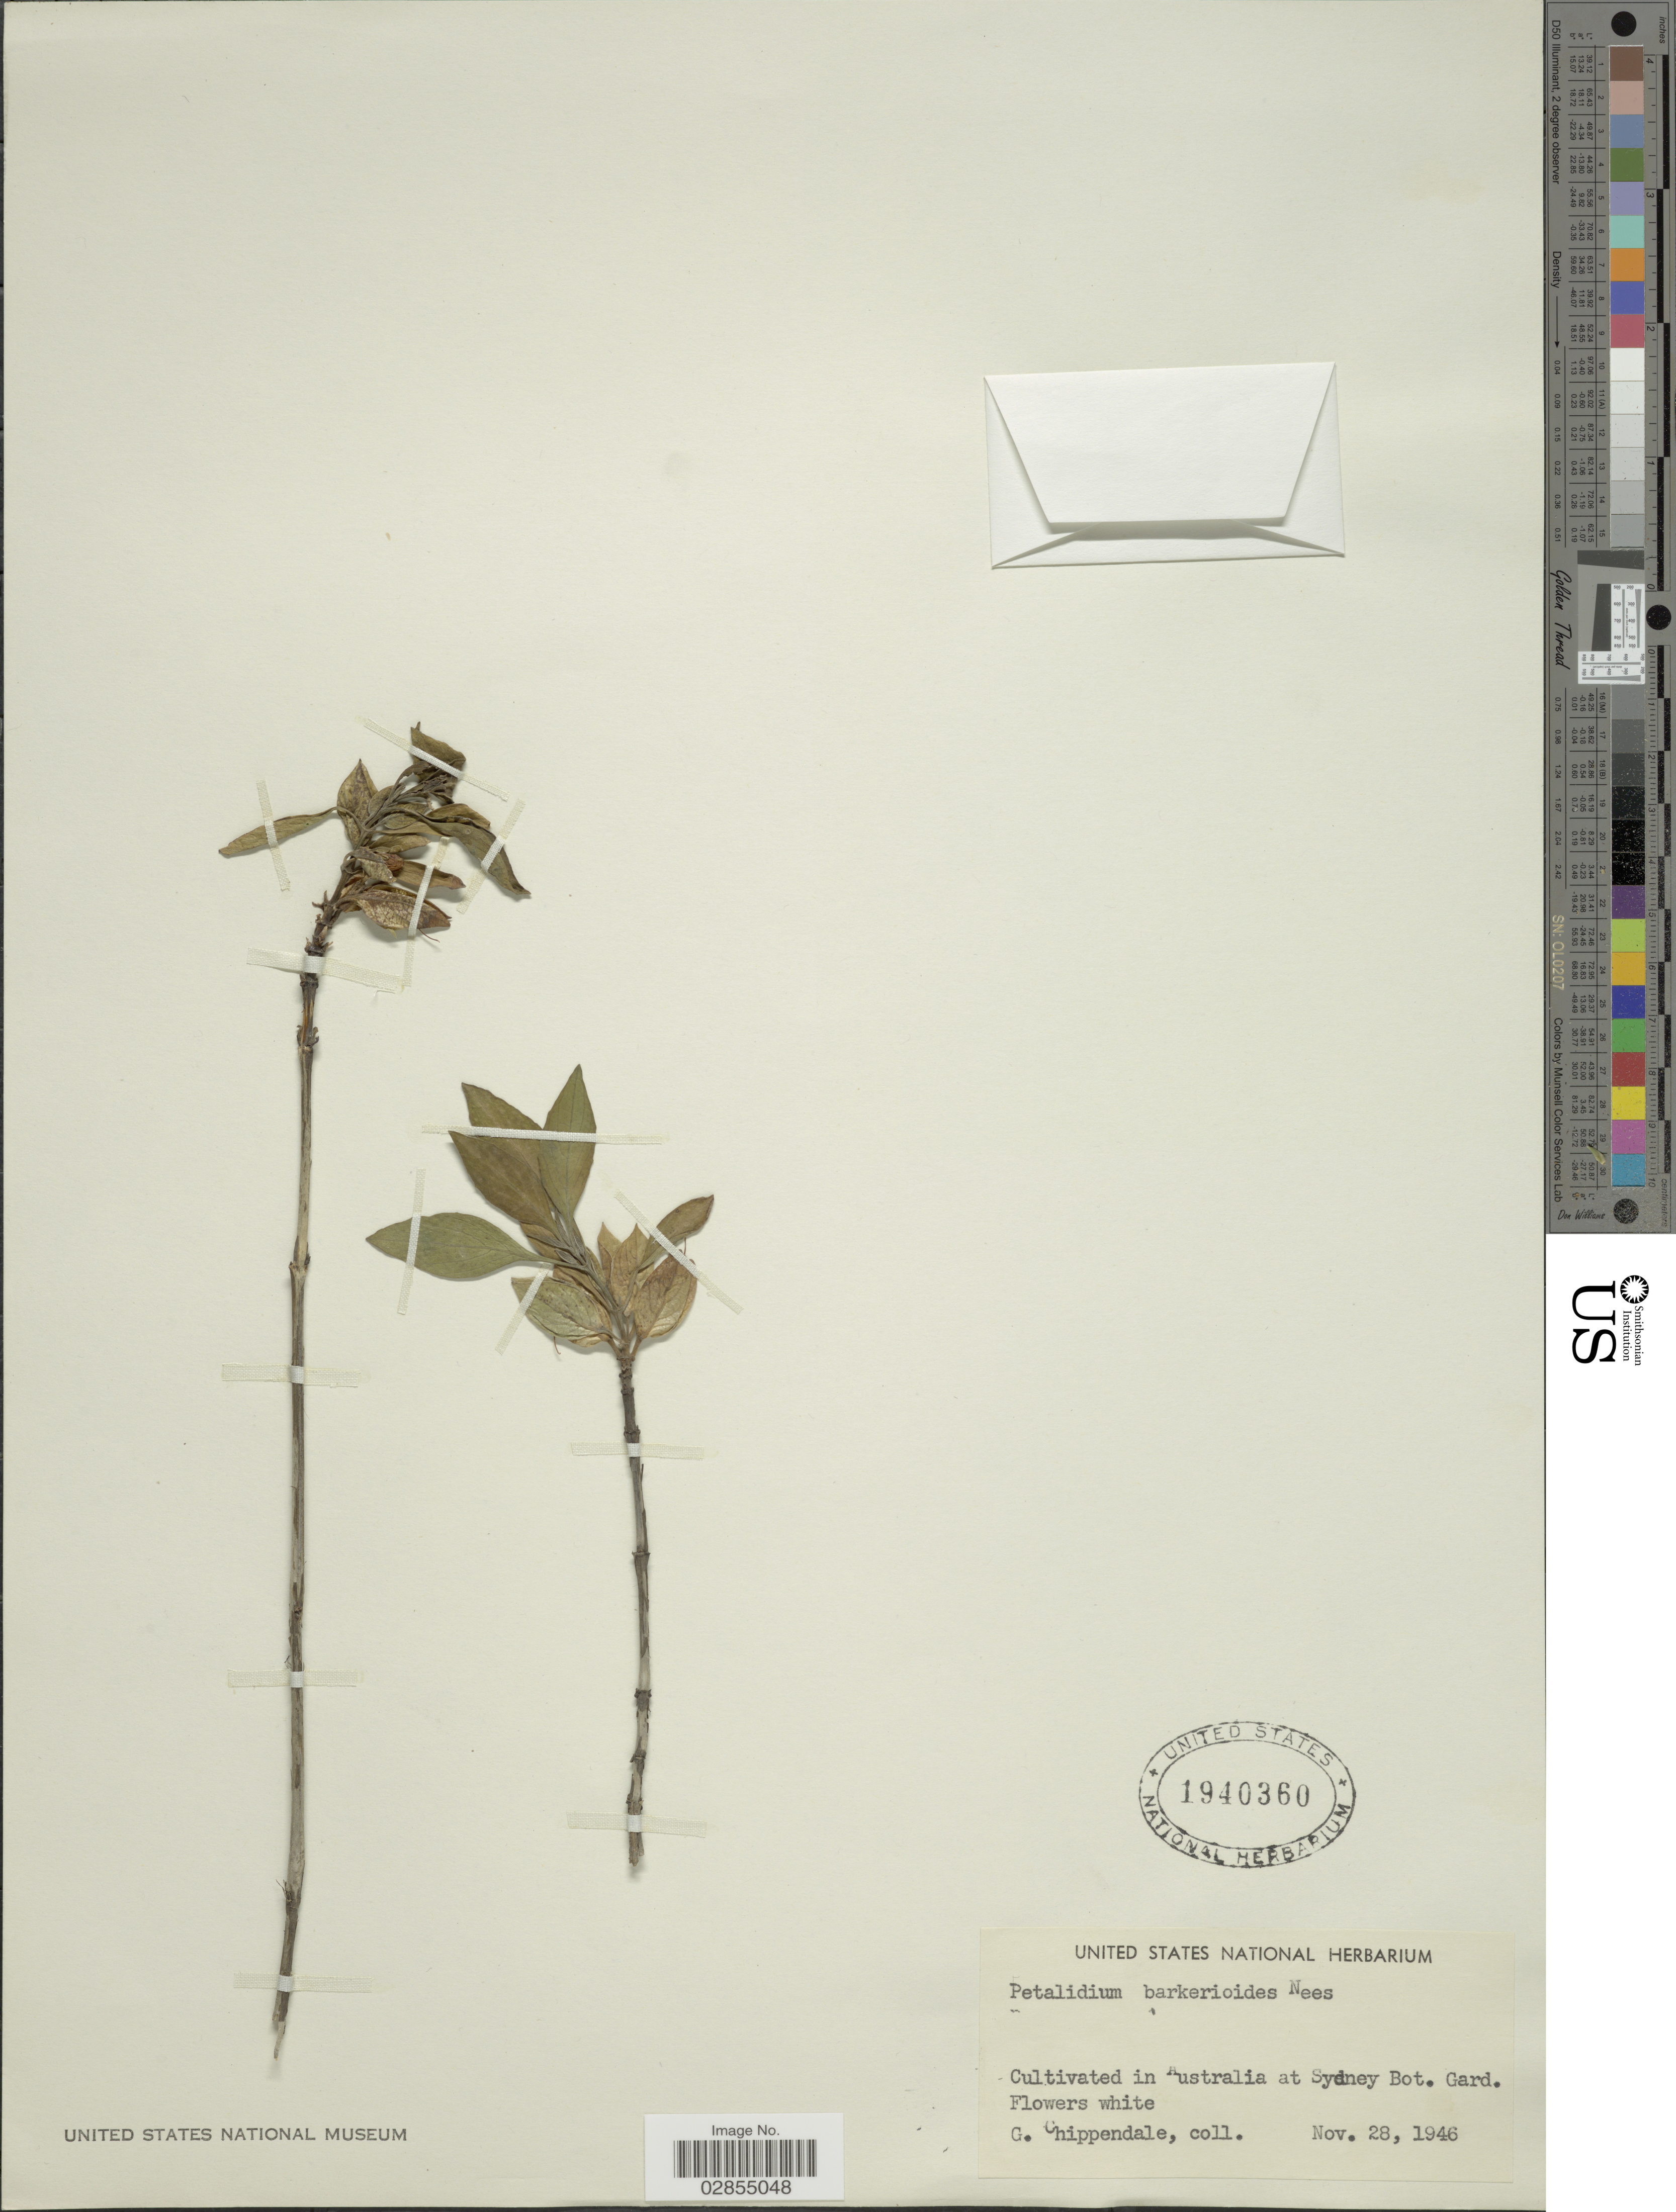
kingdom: Plantae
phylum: Tracheophyta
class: Magnoliopsida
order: Lamiales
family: Acanthaceae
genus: Petalidium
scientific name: Petalidium sp.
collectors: G. Chippendale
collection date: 1946-11-28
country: Australia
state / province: New South Wales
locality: Sydney Bot. Garden.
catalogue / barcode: US 1940360